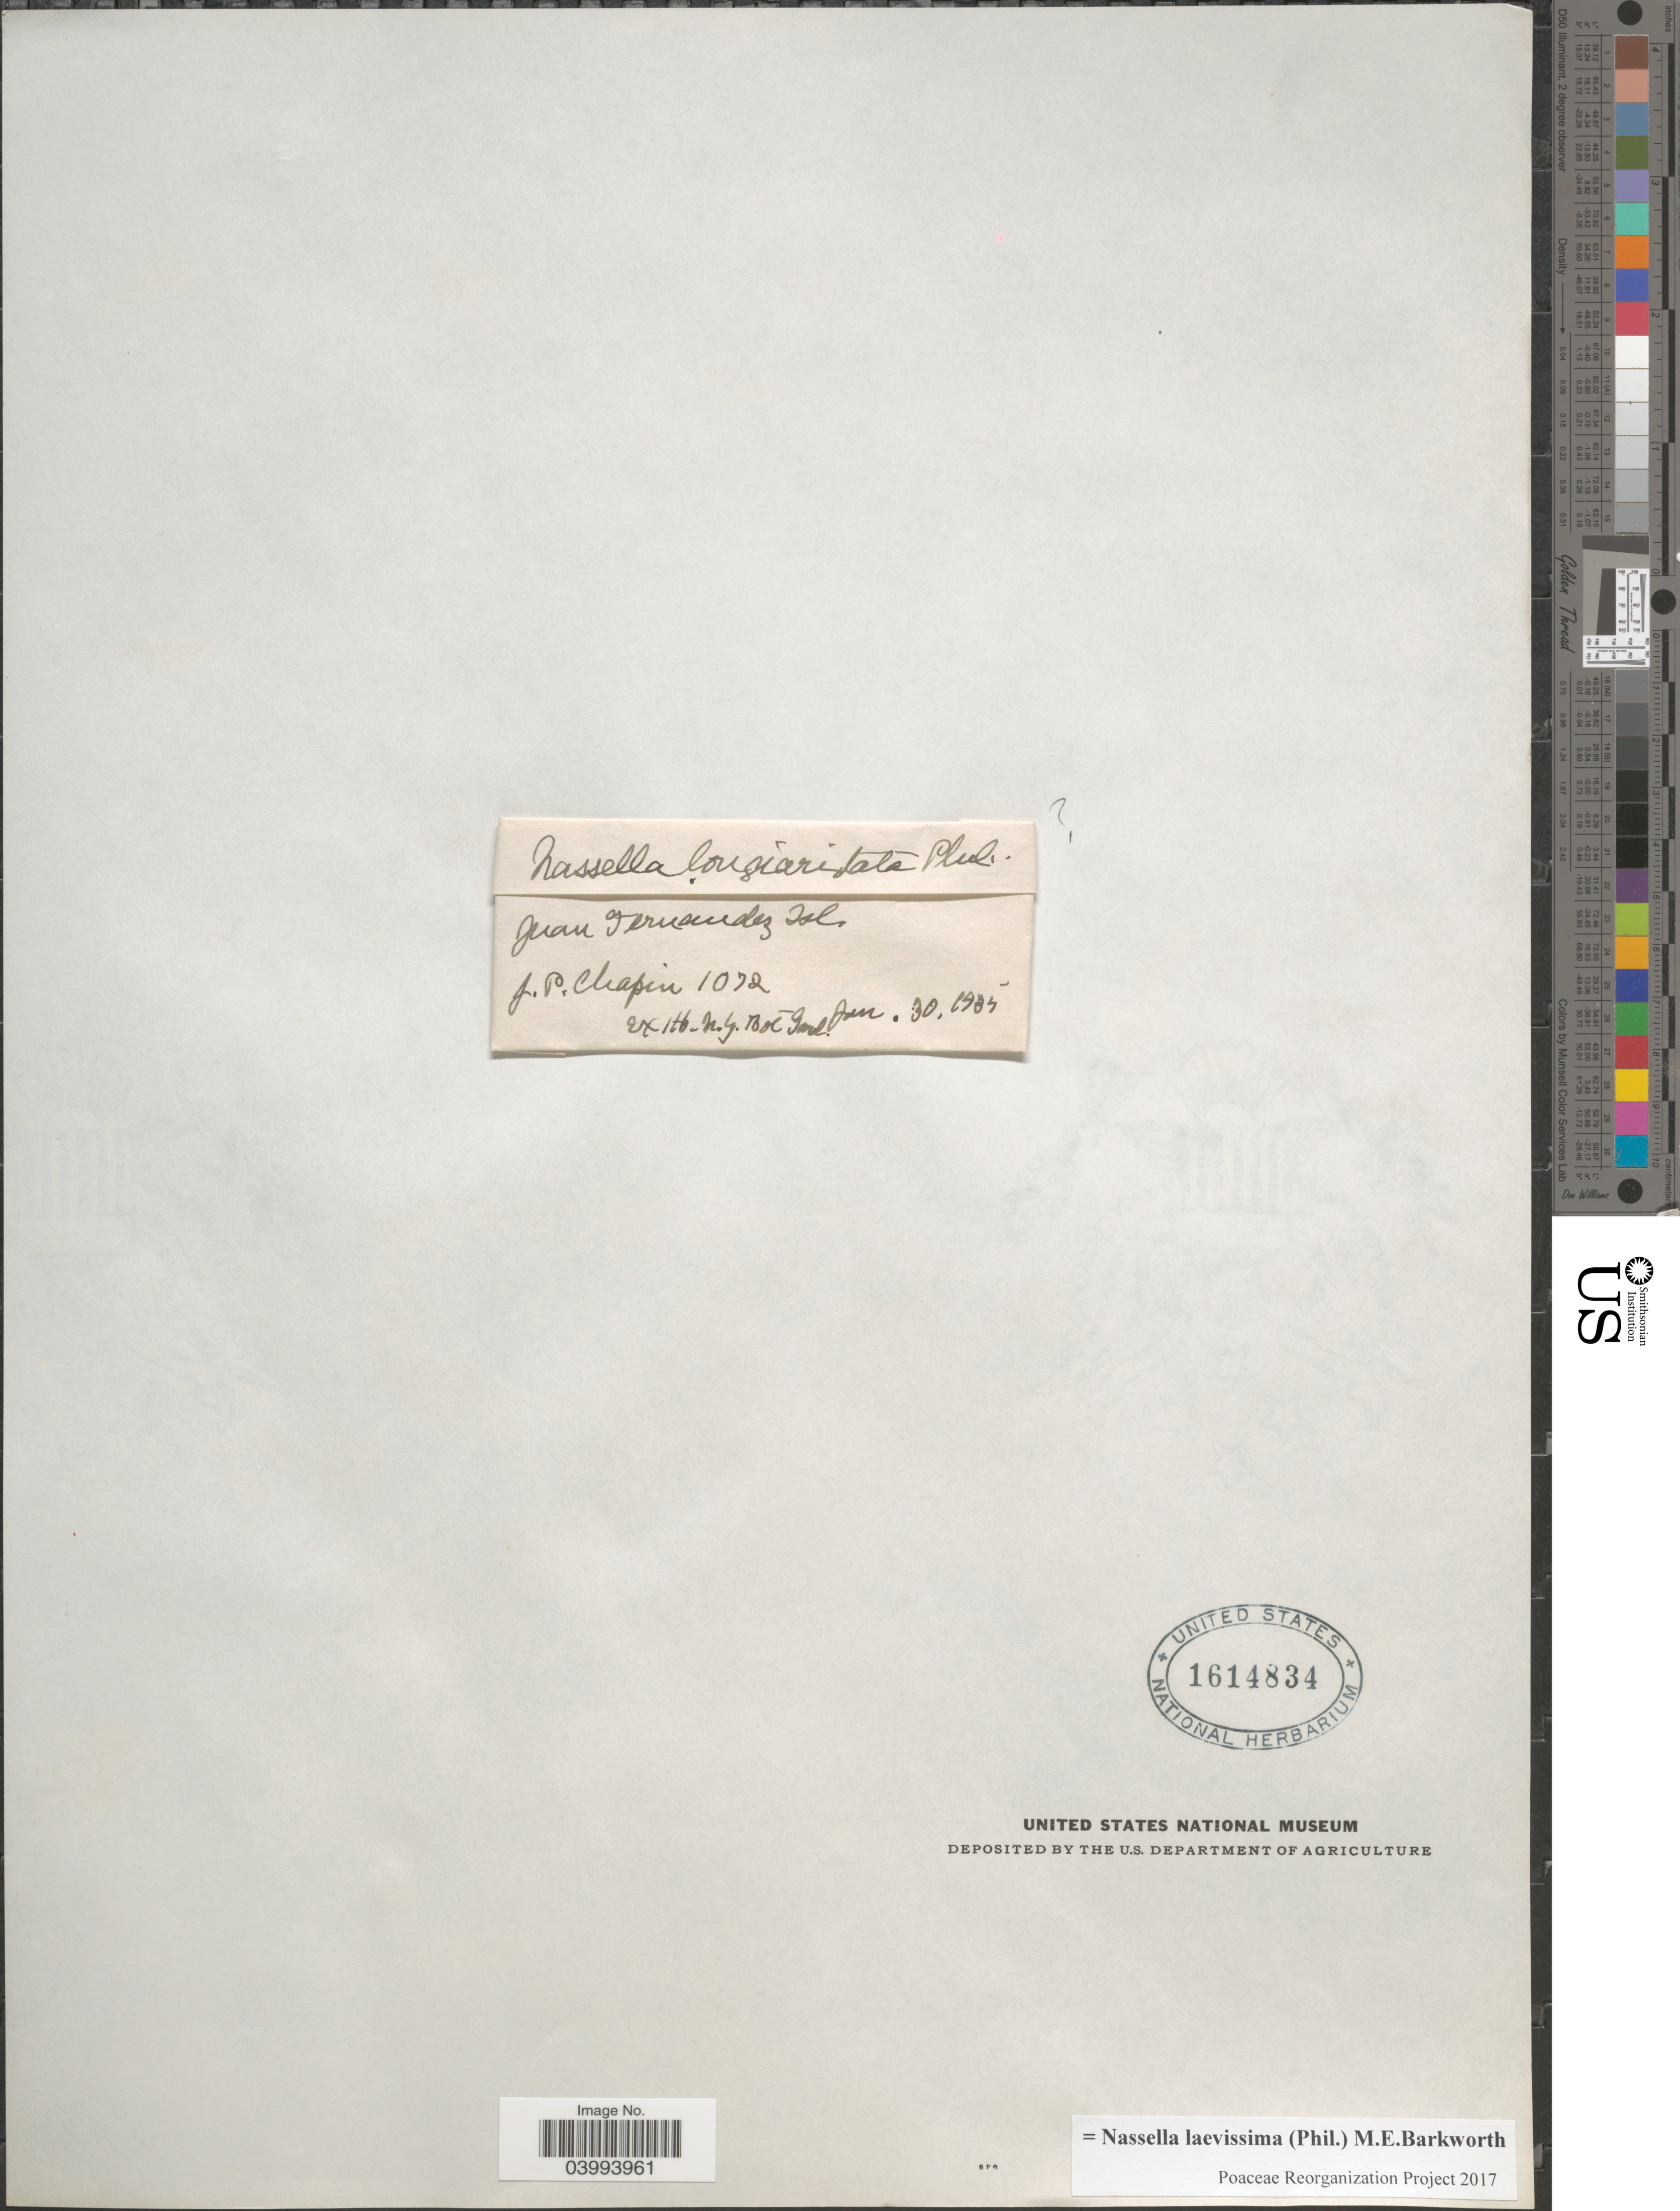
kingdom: Plantae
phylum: Tracheophyta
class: Liliopsida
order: Poales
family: Poaceae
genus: Nassella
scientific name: Nassella laevissima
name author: (Phil.) Barkworth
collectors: J. Chapin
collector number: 1072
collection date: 1985-01-30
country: Chile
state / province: Valparaíso (V)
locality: Juan Fernandez Isl.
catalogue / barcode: US 1614834